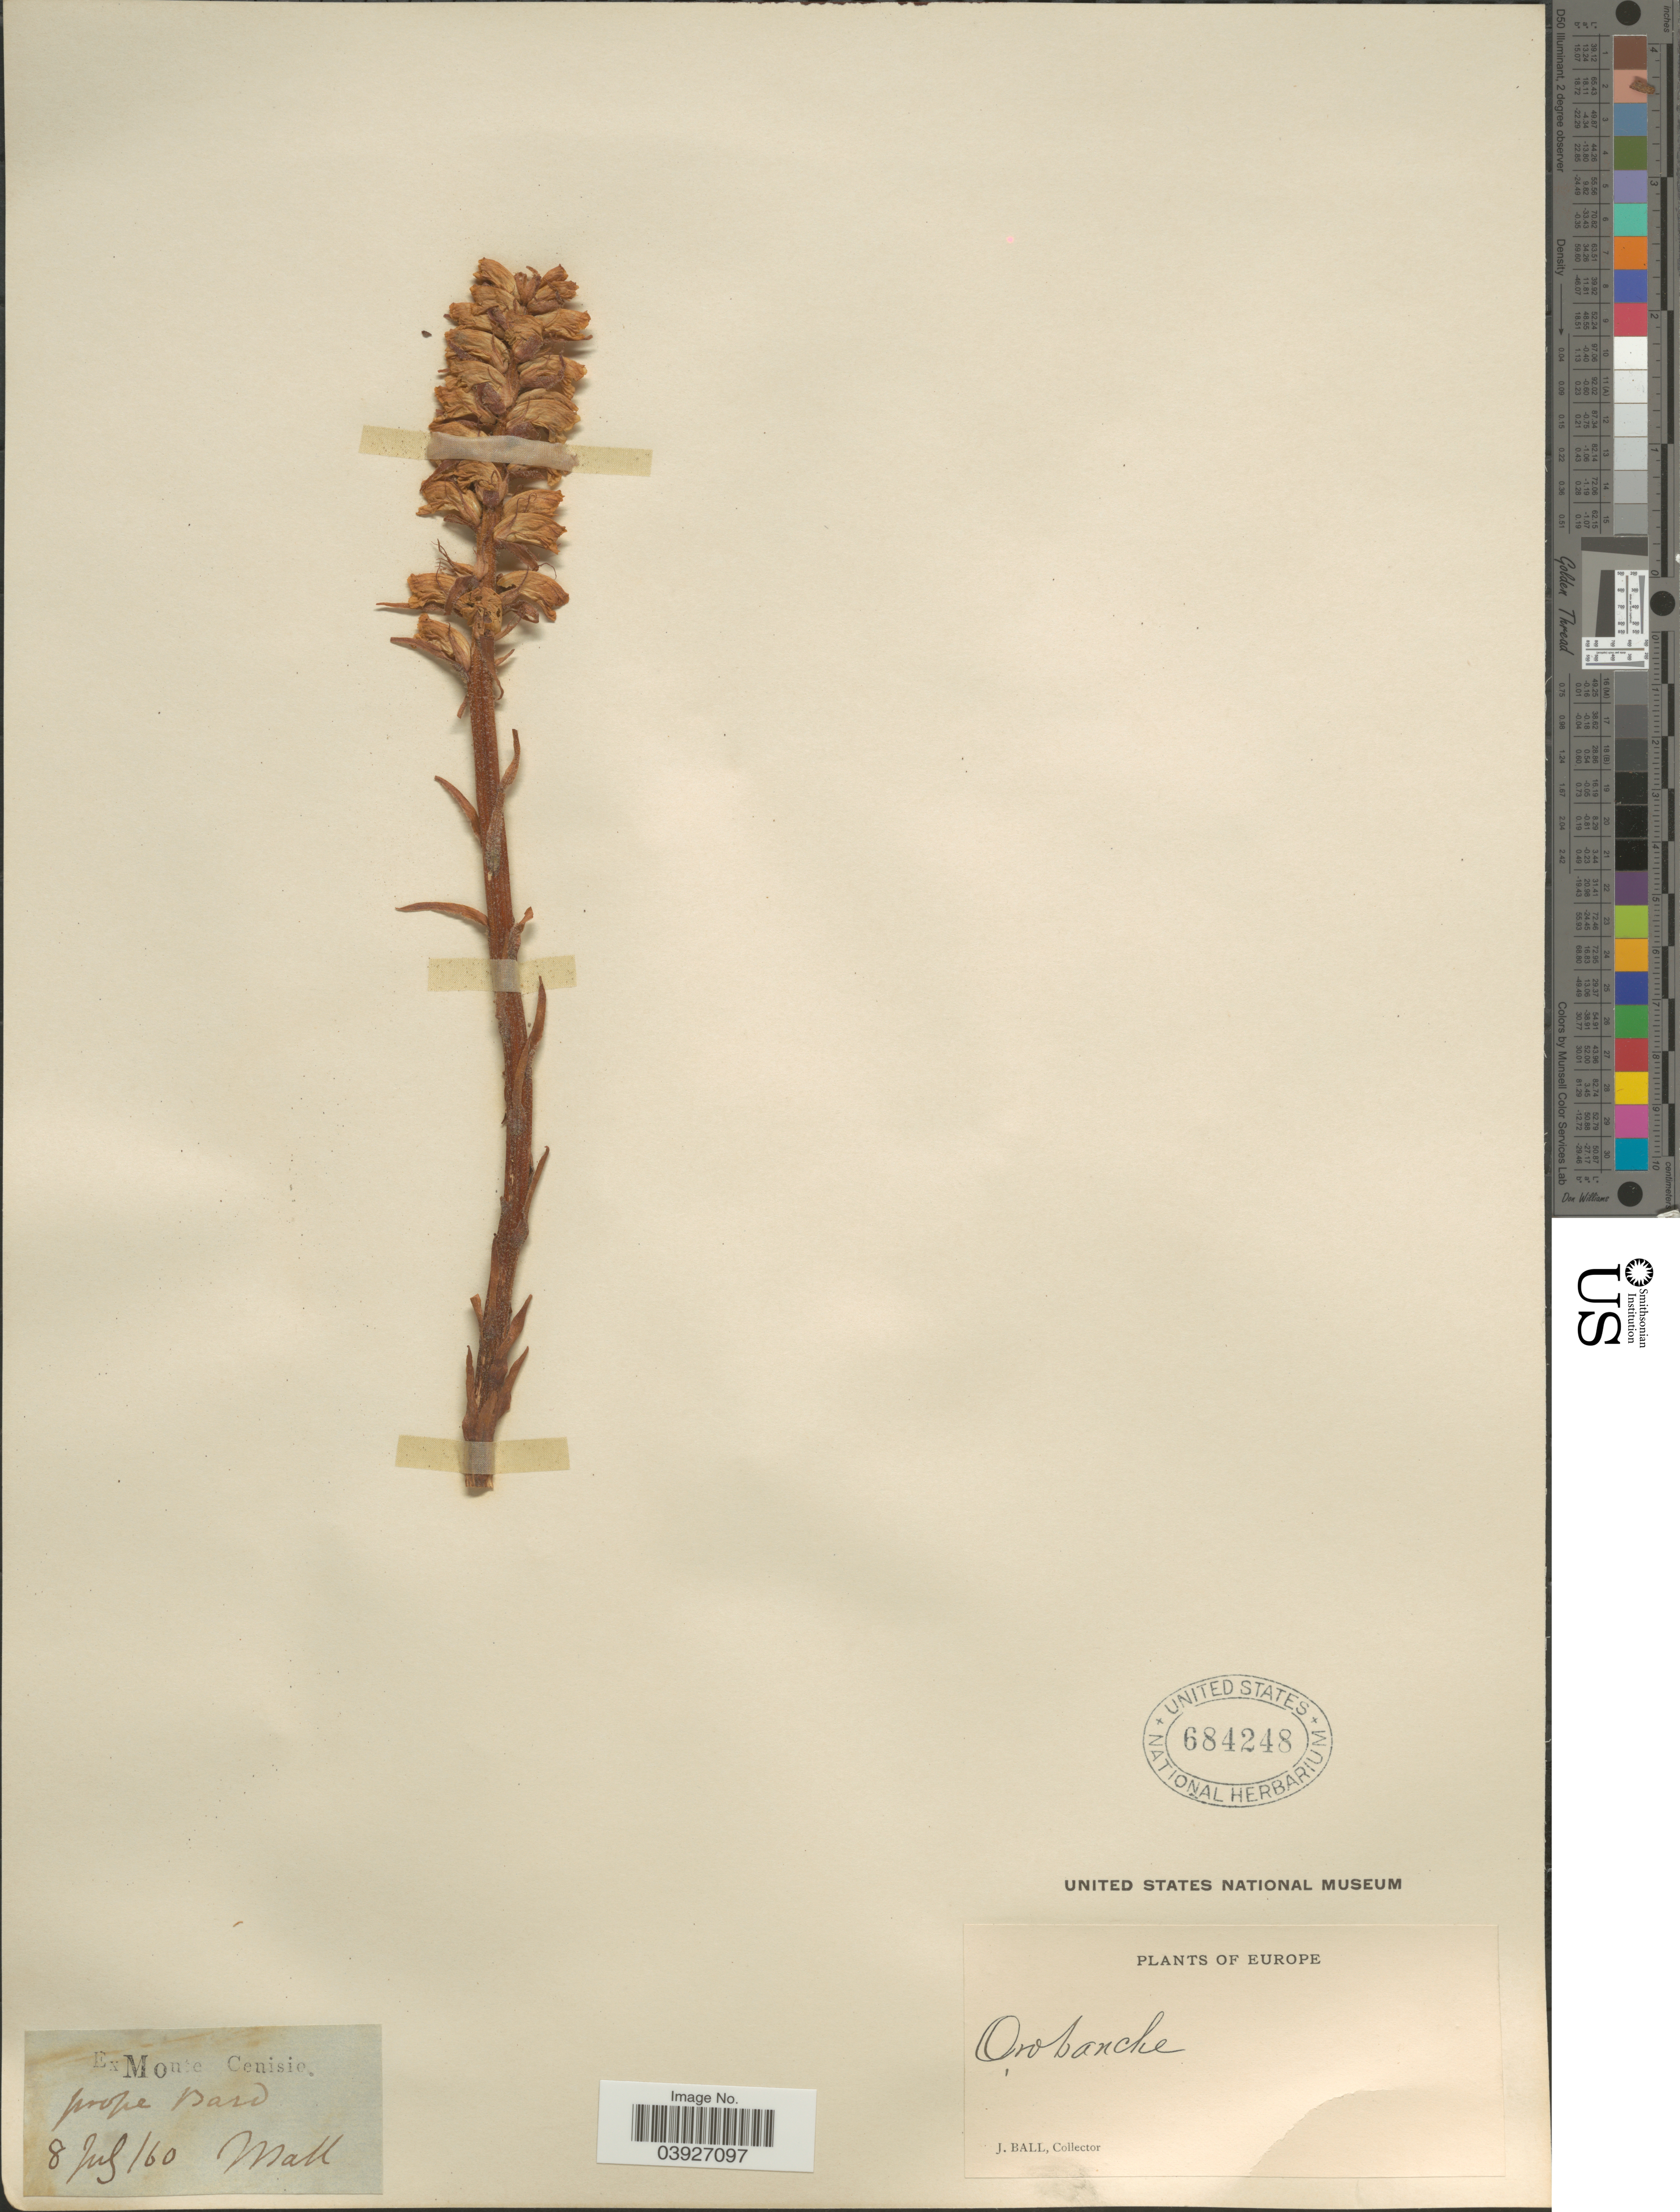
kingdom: Plantae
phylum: Tracheophyta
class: Magnoliopsida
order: Lamiales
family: Orobanchaceae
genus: Epifagus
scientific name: Epifagus sp.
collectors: J. Ball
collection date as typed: Transcribed d/m/y: 8/7/60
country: Italy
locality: Europe. Ex monte Cenisio, prope Bard.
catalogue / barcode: US 684248